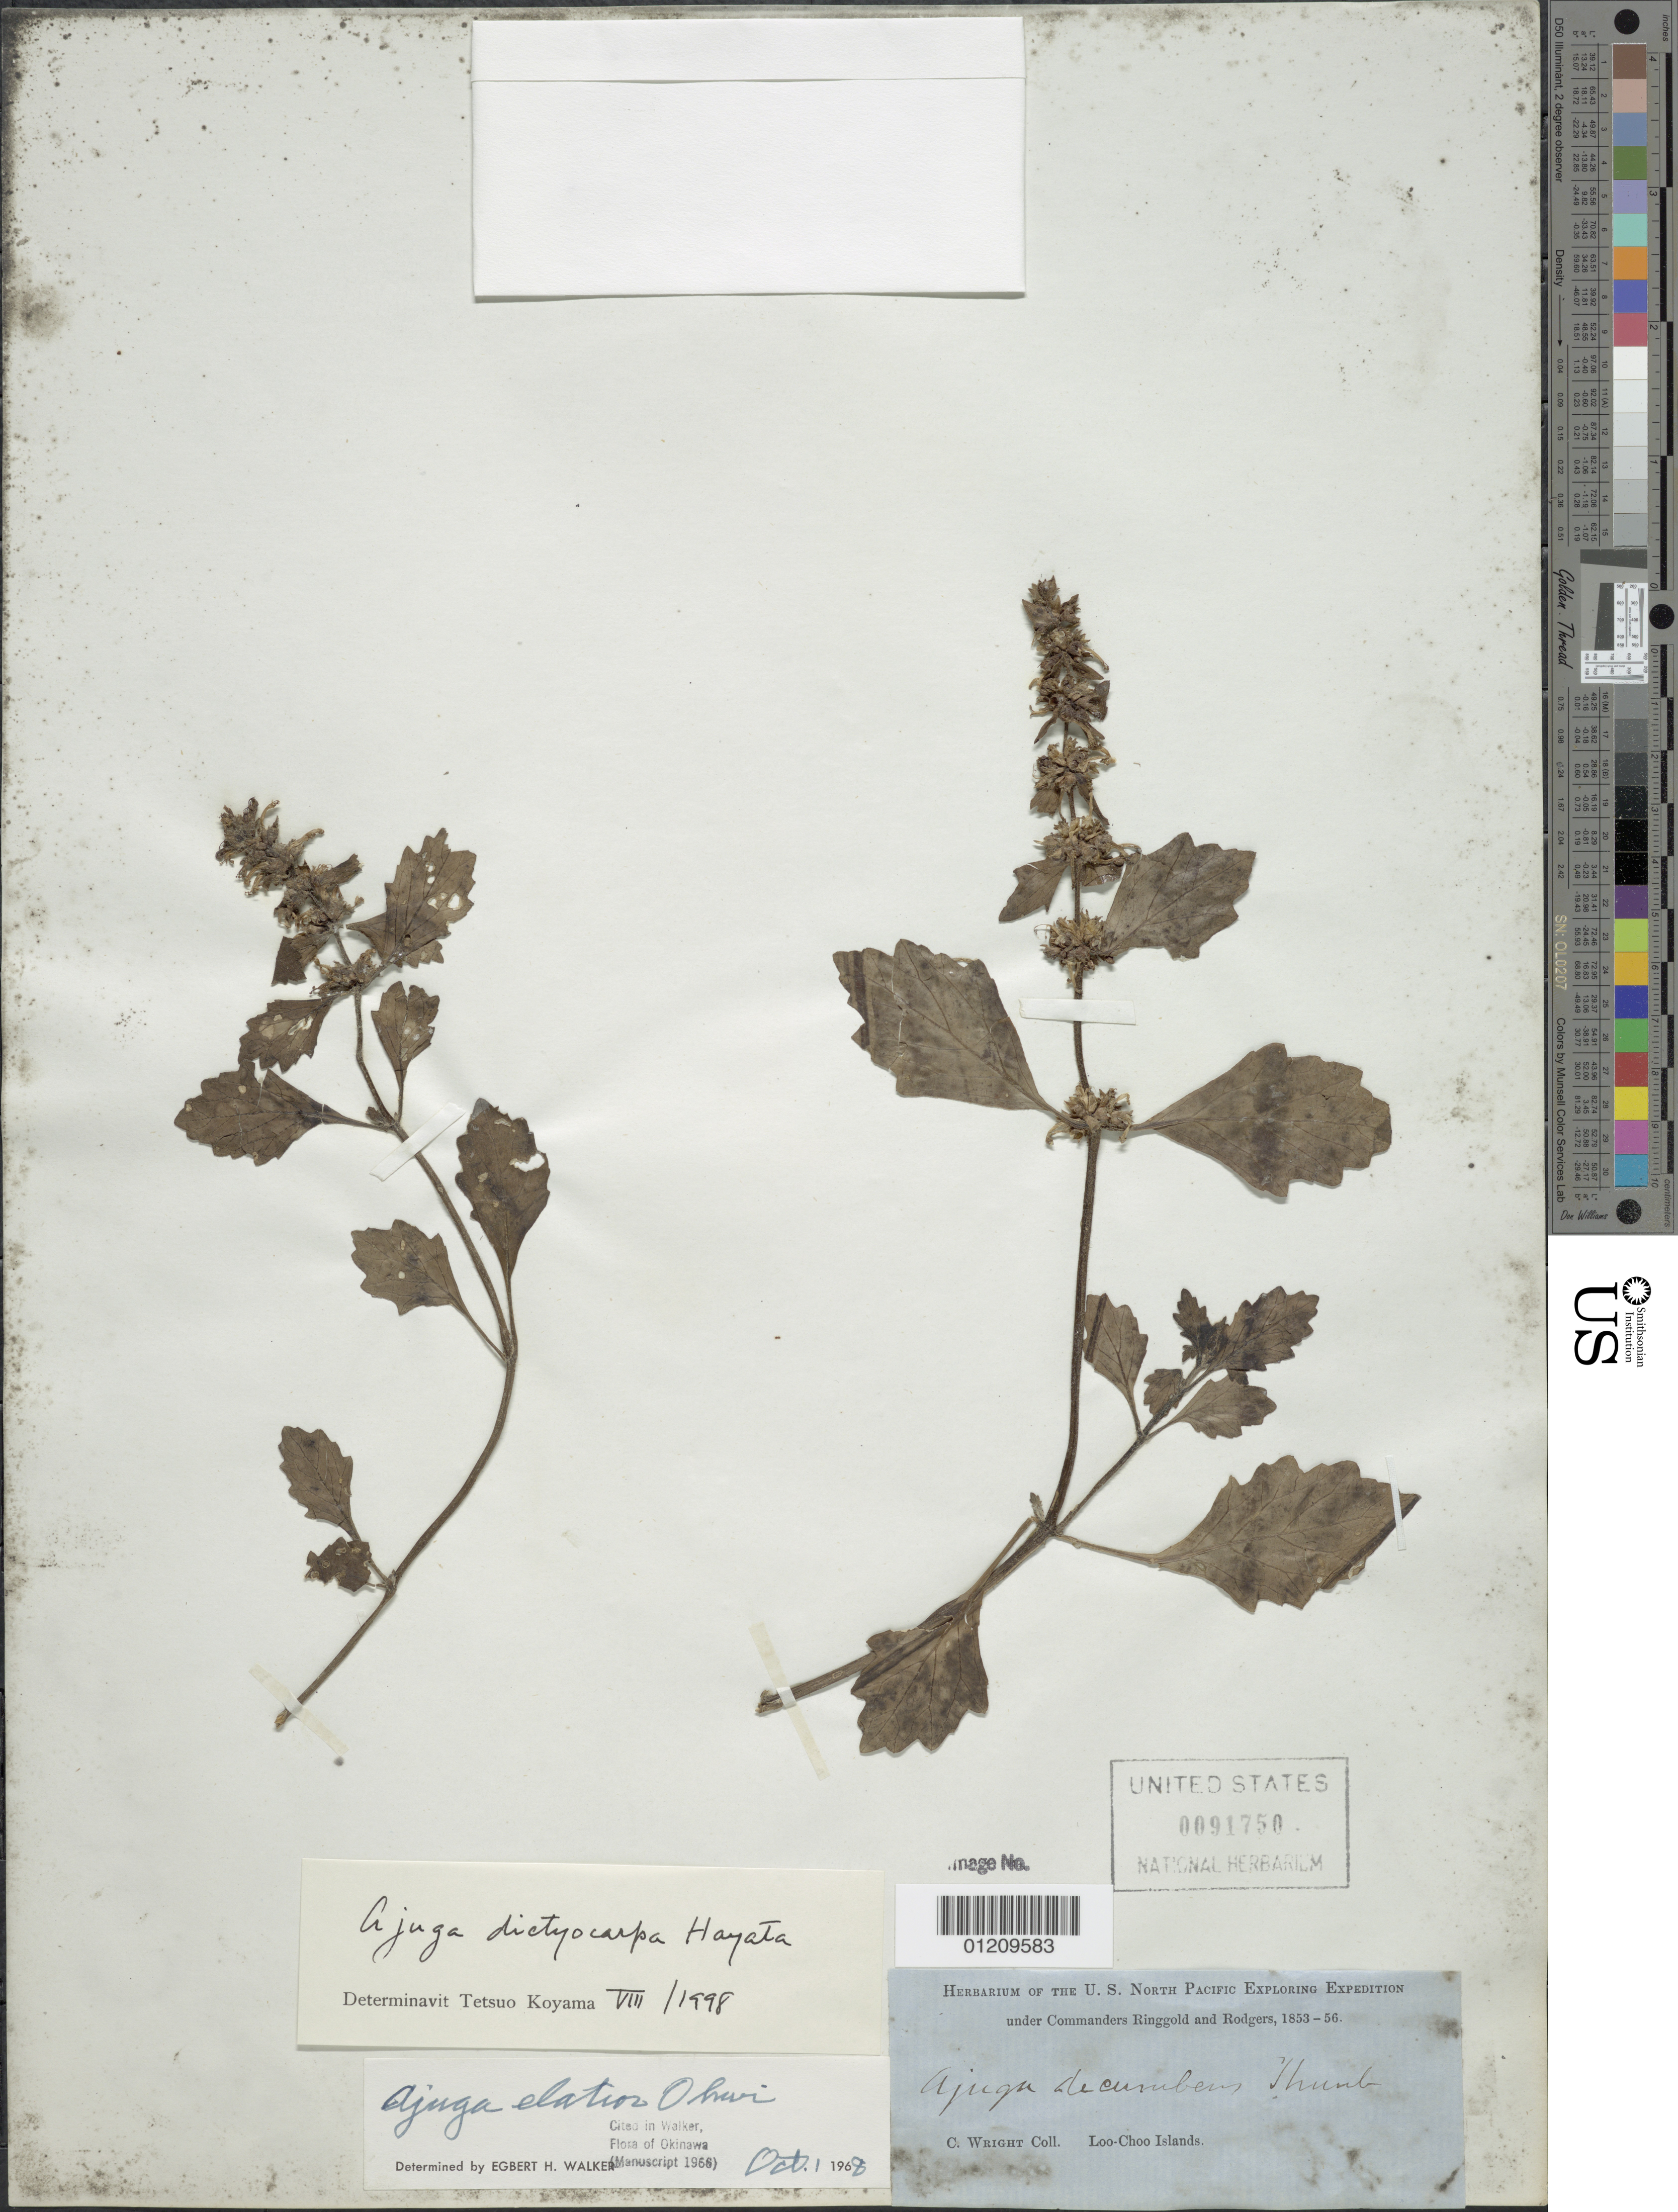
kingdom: Plantae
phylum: Tracheophyta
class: Magnoliopsida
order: Lamiales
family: Lamiaceae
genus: Ajuga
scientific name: Ajuga dictyocarpa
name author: Hayata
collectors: C. Wright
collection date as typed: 1853 to -- --- 1856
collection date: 1853/1856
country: Japan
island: Ryukyu Islands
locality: Loo Choo Islands.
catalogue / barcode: US 91750